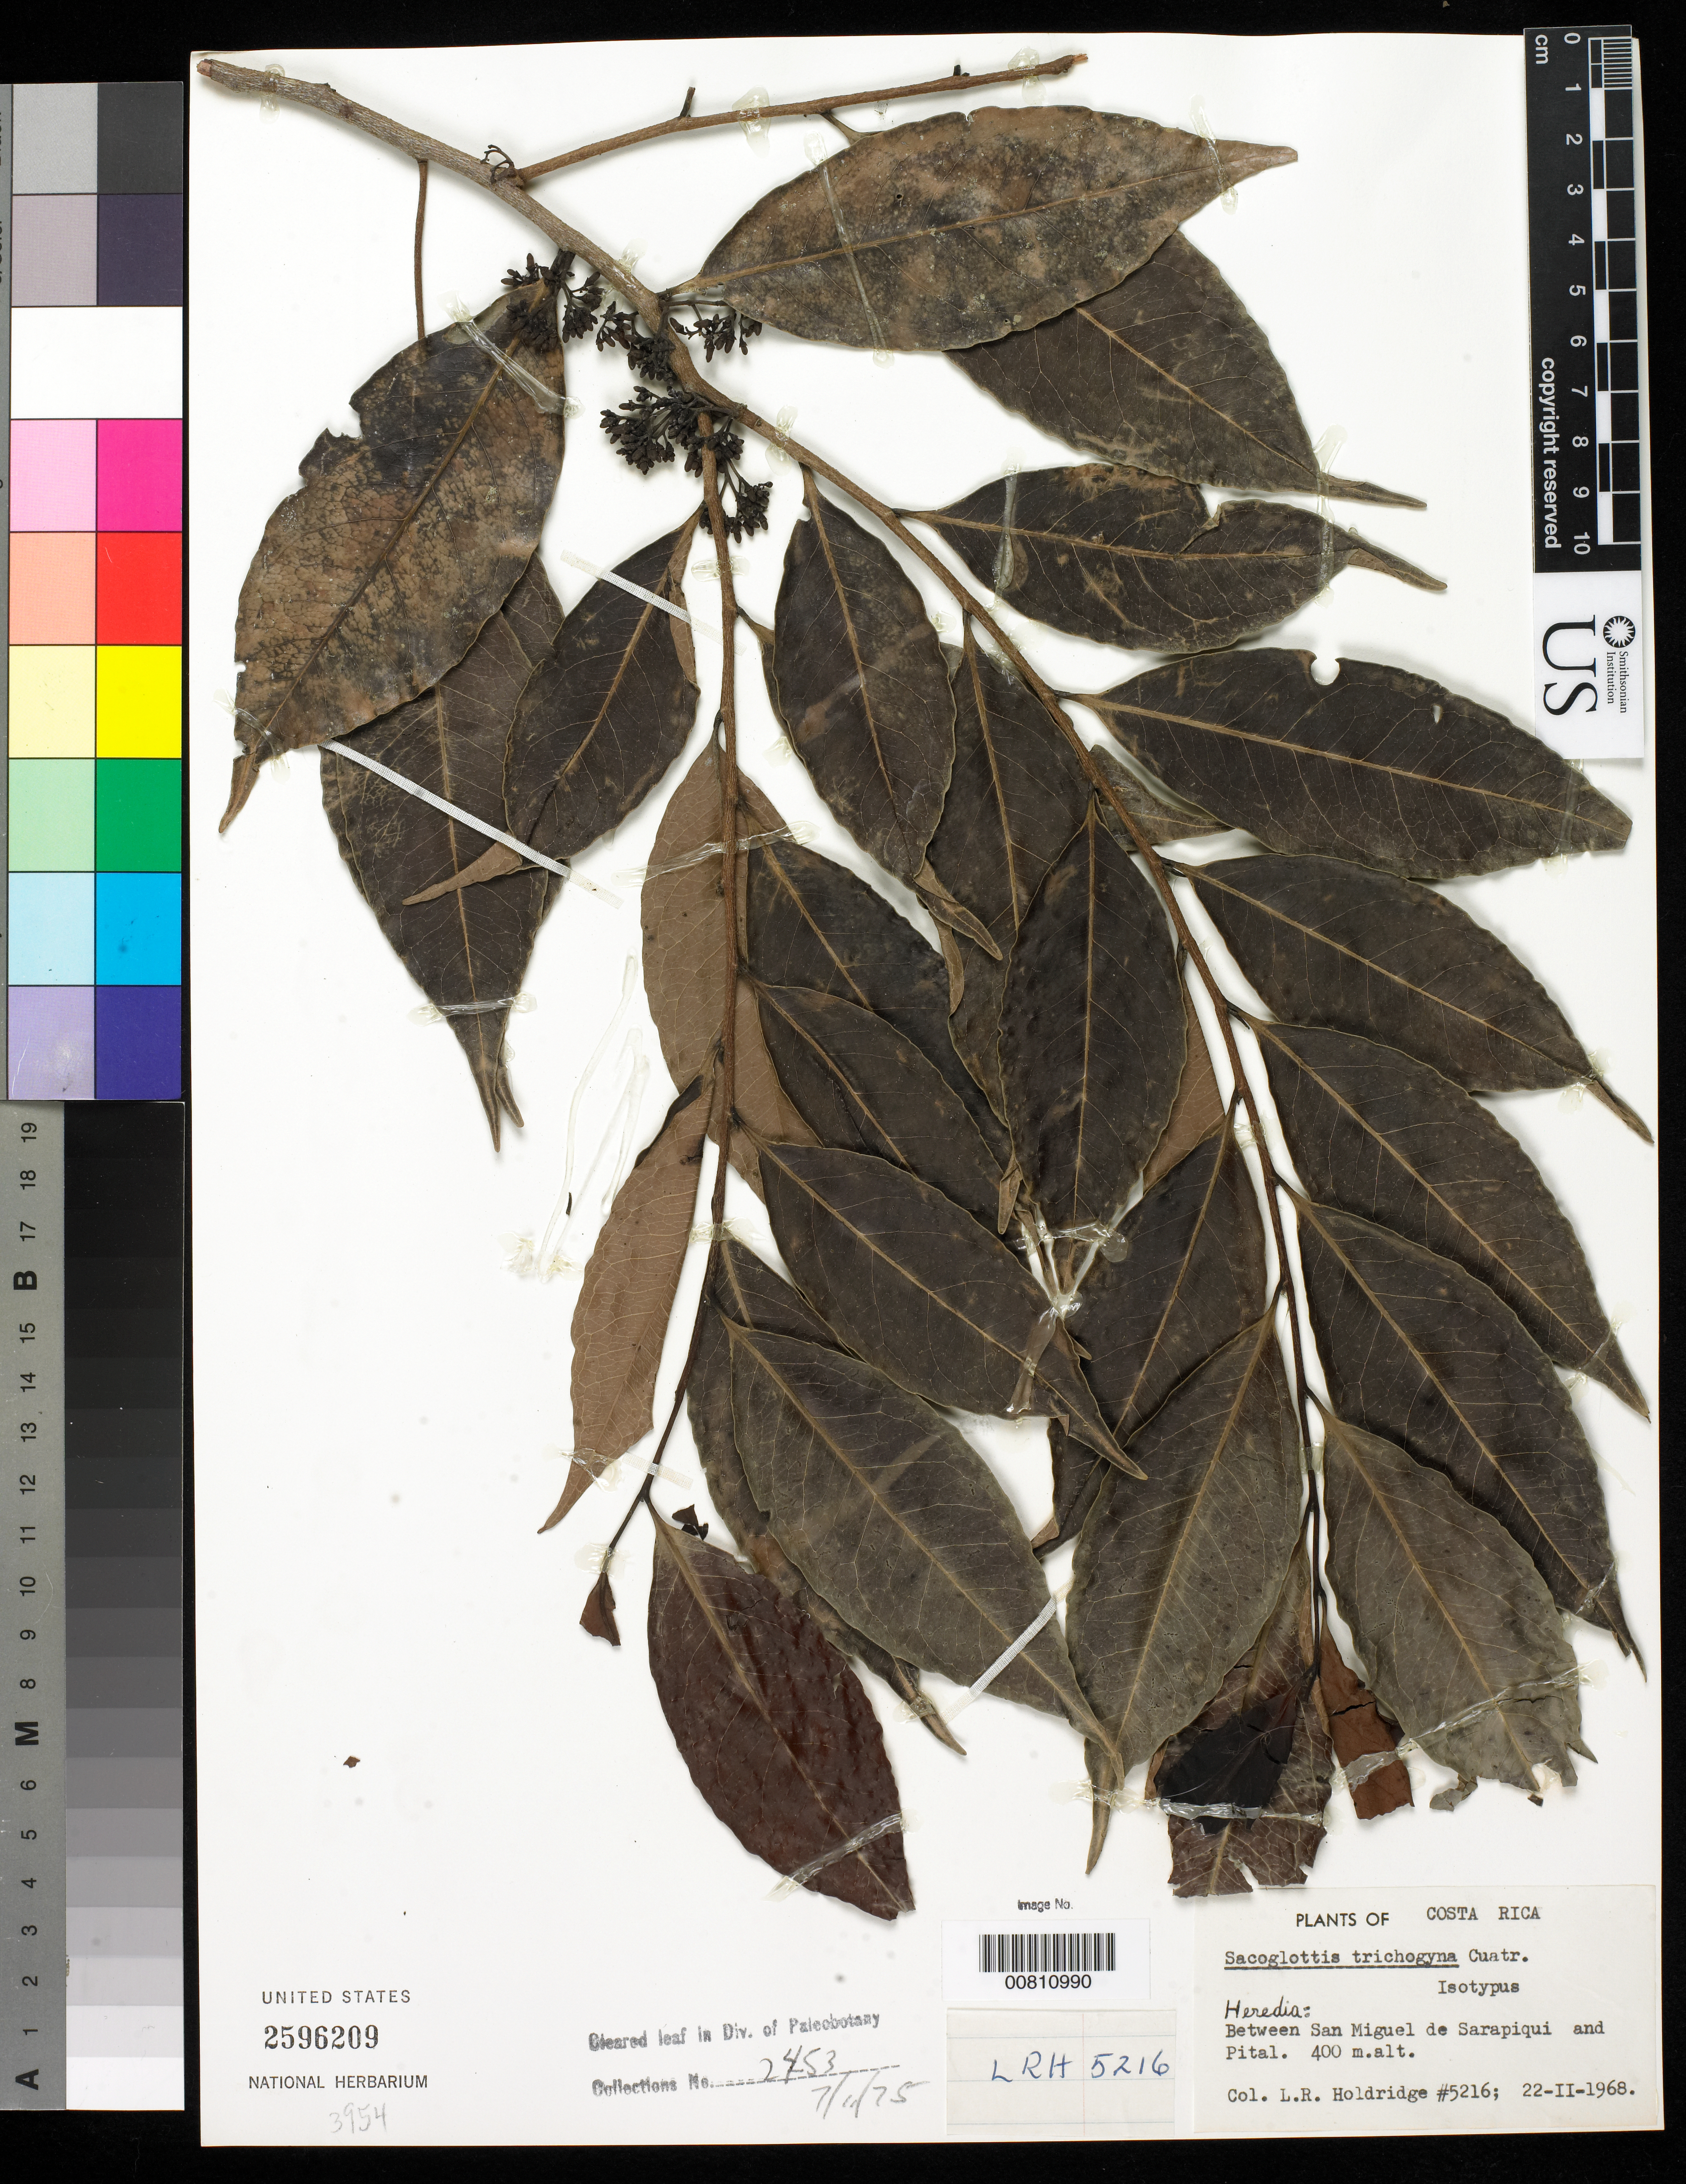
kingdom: Plantae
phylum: Tracheophyta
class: Magnoliopsida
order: Malpighiales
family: Humiriaceae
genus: Sacoglottis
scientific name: Sacoglottis trichogyna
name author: Cuatrec.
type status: Isotype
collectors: L. Holdridge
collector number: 5216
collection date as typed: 22 Feb 1968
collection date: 1968-02-22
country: Costa Rica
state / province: Heredia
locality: Between San Miguel de Sarapiqui and Pital.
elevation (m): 400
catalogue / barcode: US 2596209